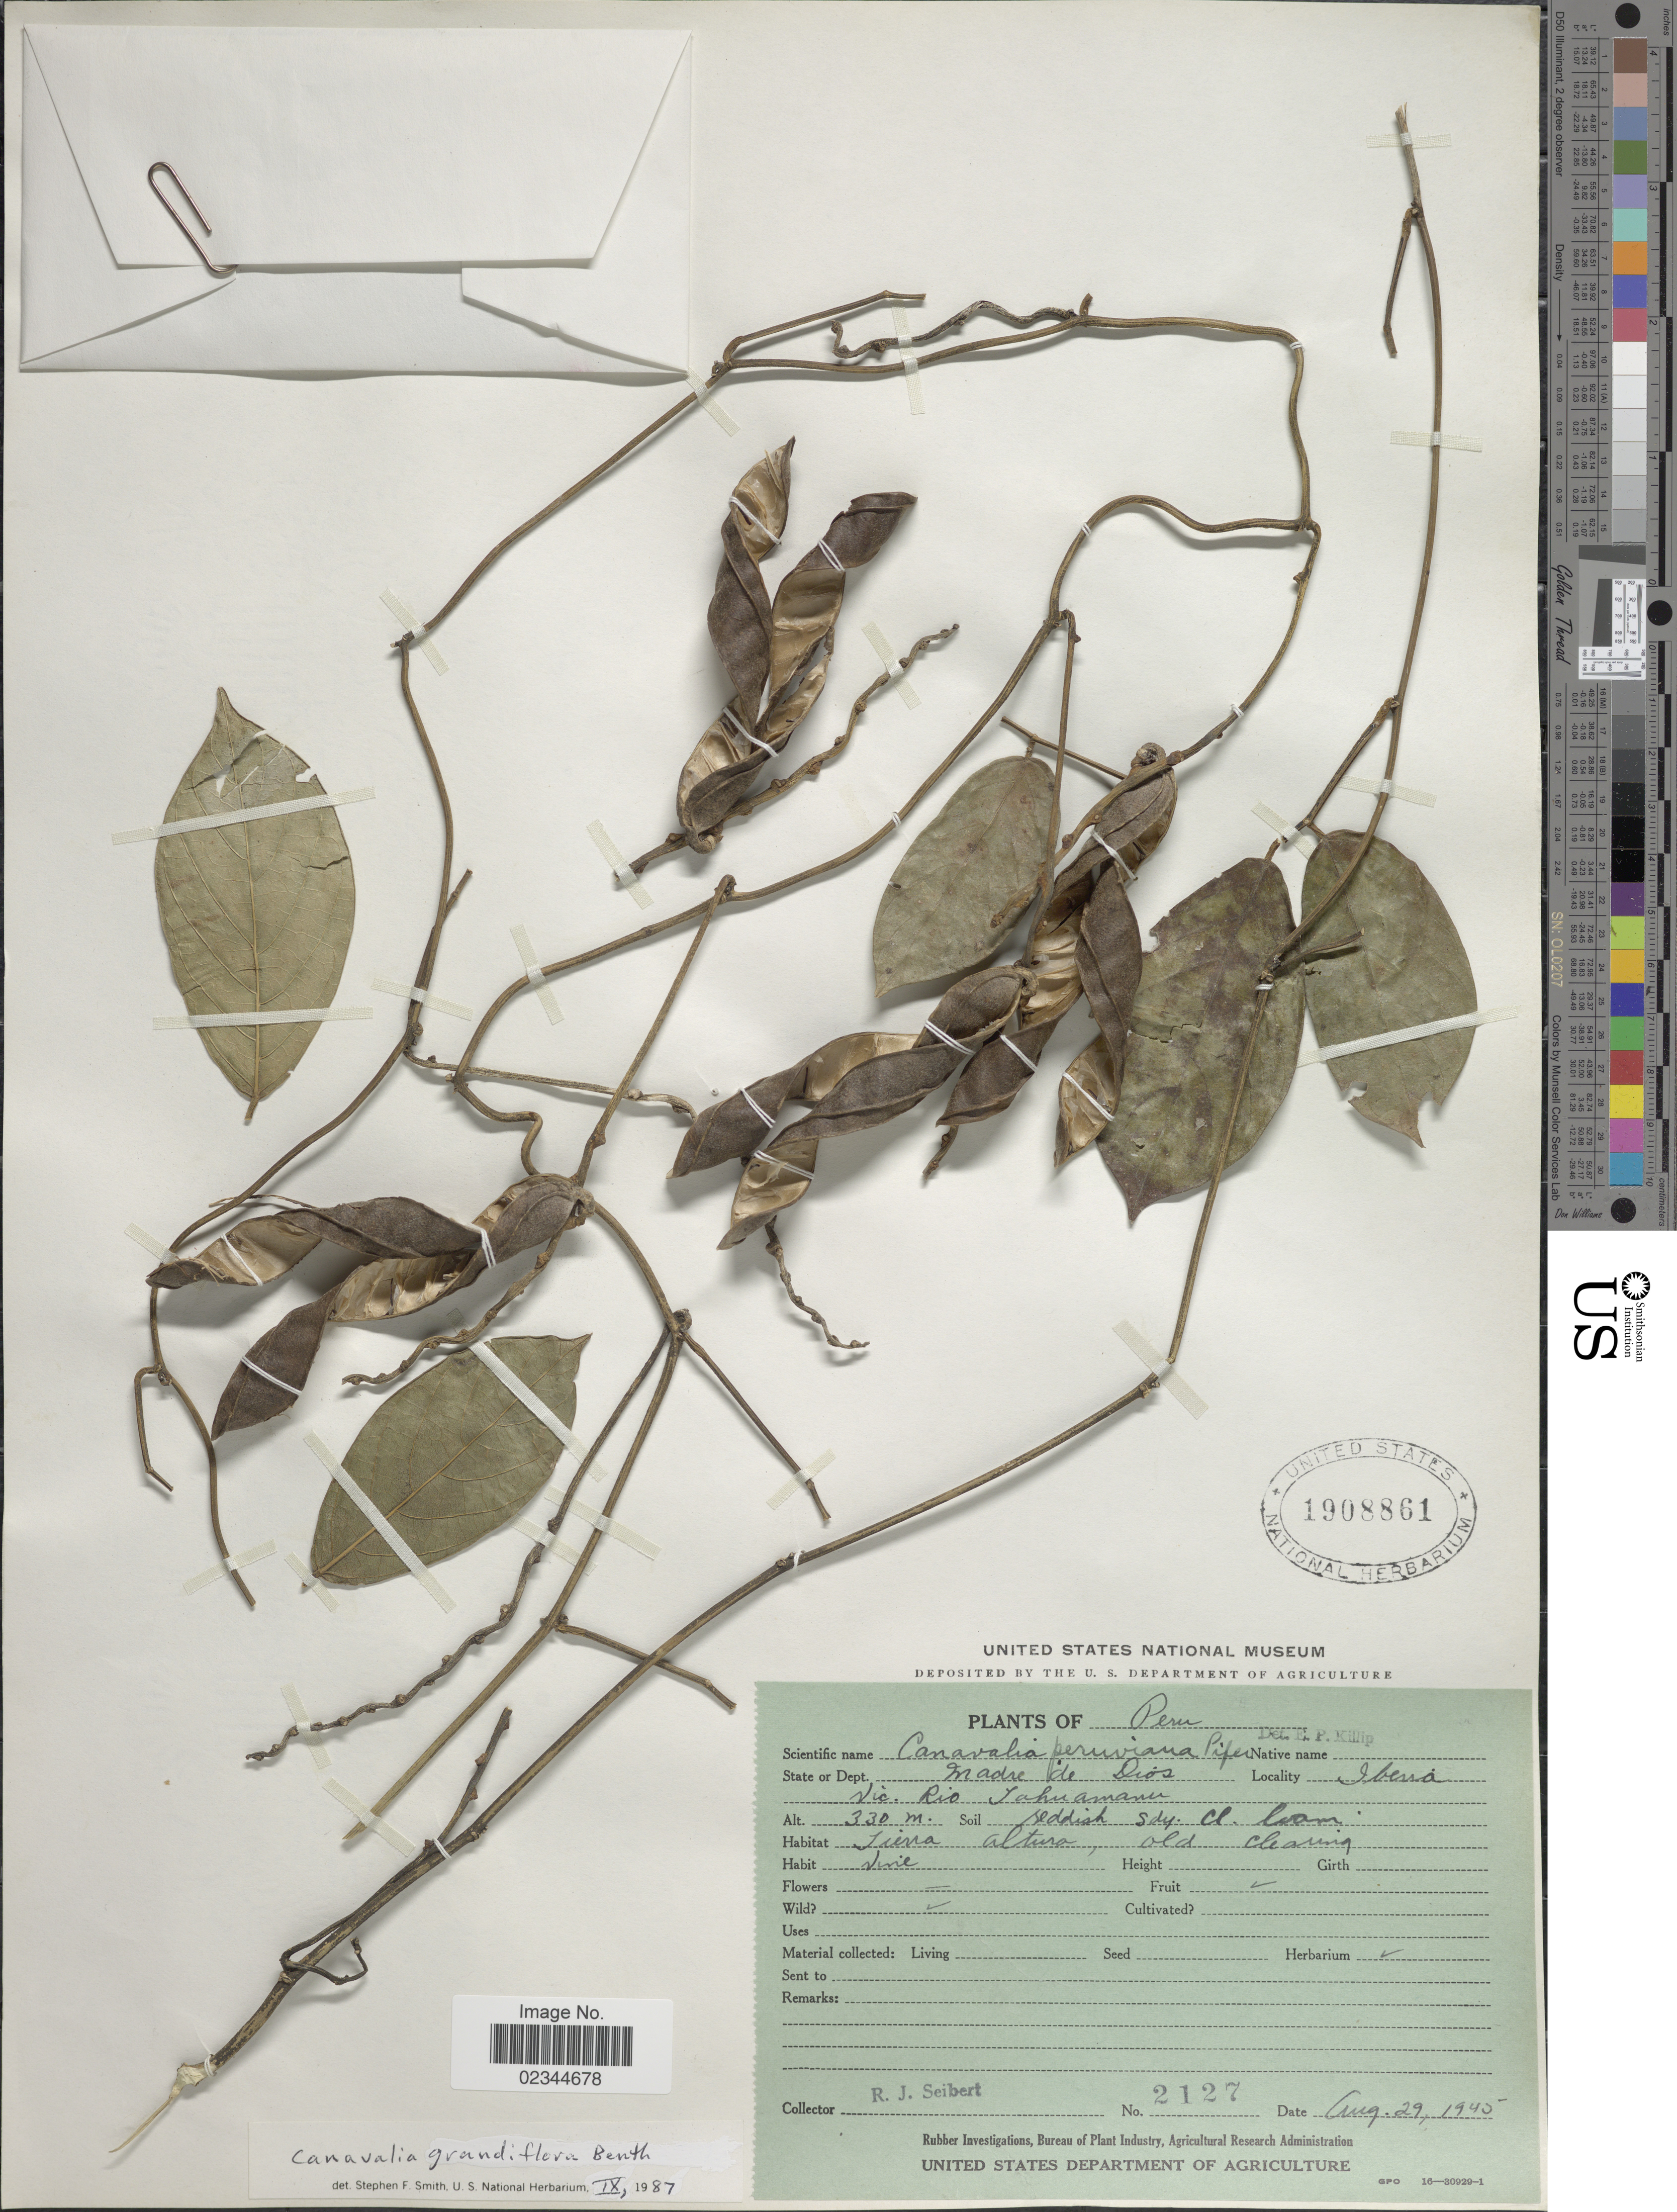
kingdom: Plantae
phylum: Tracheophyta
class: Magnoliopsida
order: Fabales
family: Fabaceae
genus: Canavalia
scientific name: Canavalia grandiflora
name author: Benth.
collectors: R. J. Seibert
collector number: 2127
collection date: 1945-08-29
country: Peru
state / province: Madre de Dios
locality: State or dept. Madre de Dios, Iberia. Vic. Rio Jahuamanu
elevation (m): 330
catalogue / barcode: US 1908861